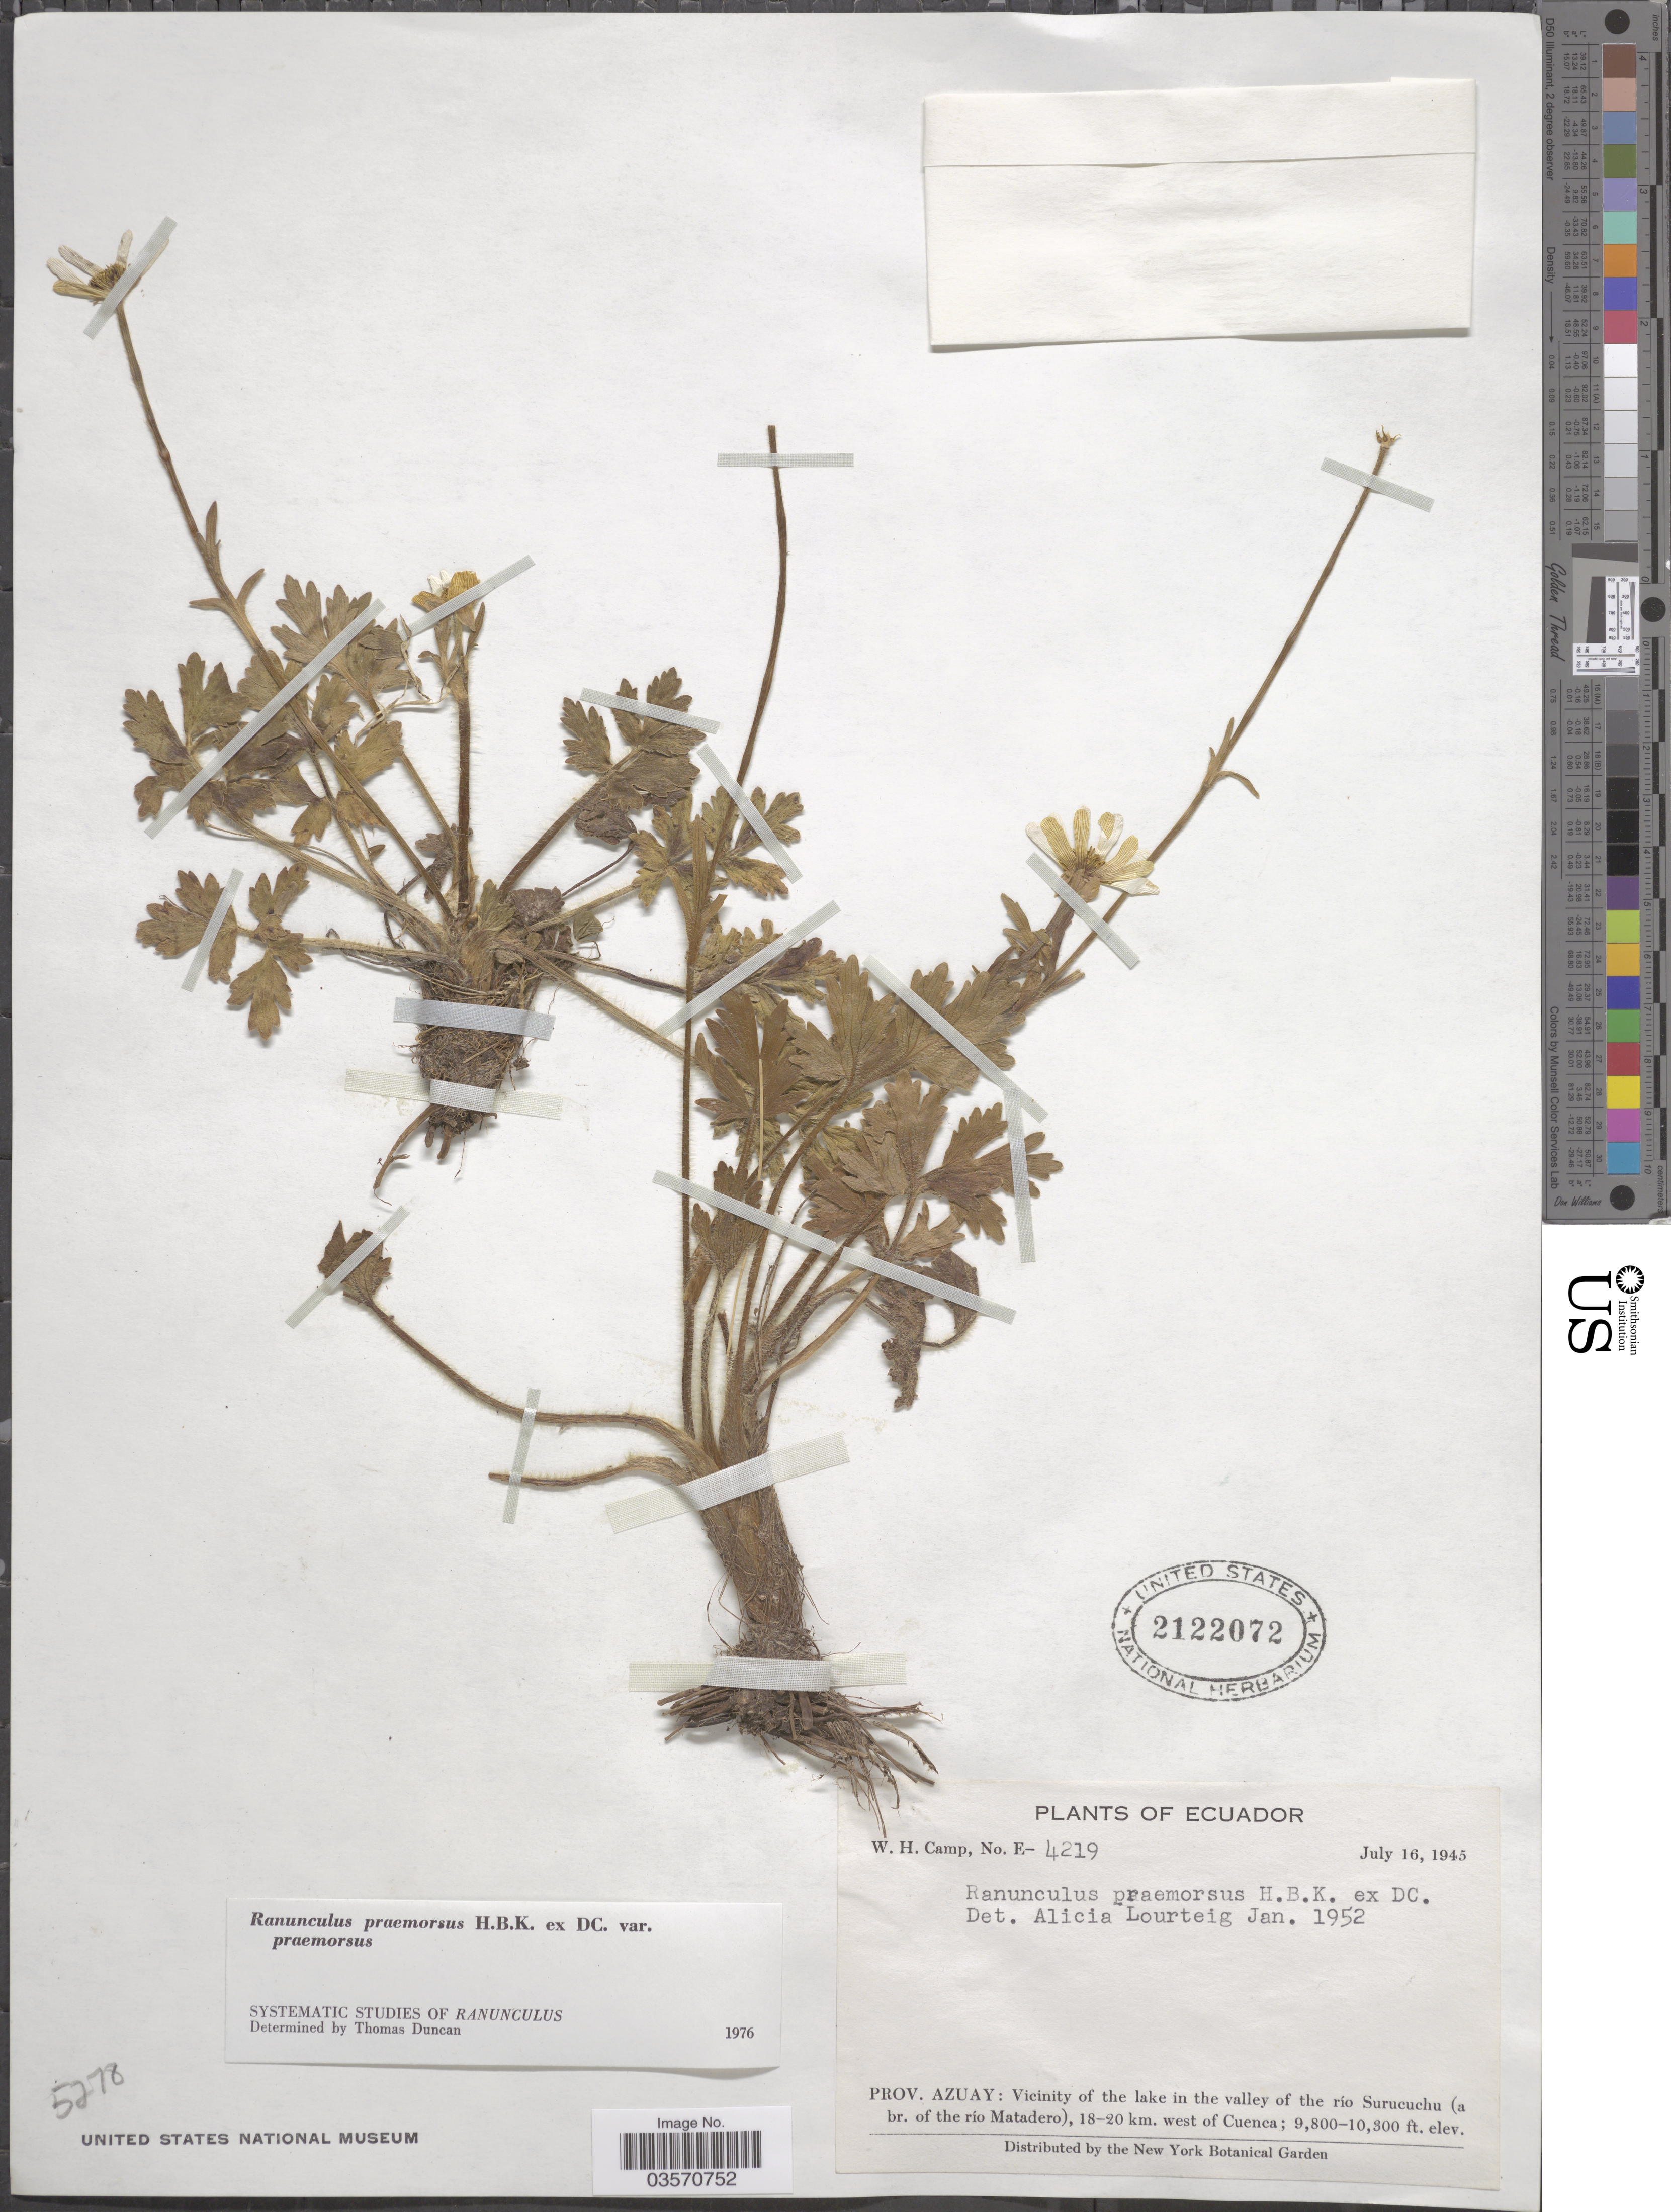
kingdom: Plantae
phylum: Tracheophyta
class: Magnoliopsida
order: Ranunculales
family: Ranunculaceae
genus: Ranunculus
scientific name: Ranunculus praemorsus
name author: Kunth ex DC.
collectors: W. H. Camp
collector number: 4219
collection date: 1945-07-16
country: Ecuador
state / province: Azuay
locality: Vicinity of the lake in the valley of the rio Surucuchu (a br. of the río Matadero), 18-20 km. west of Cuenca.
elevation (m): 2987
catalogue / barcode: US 2122072